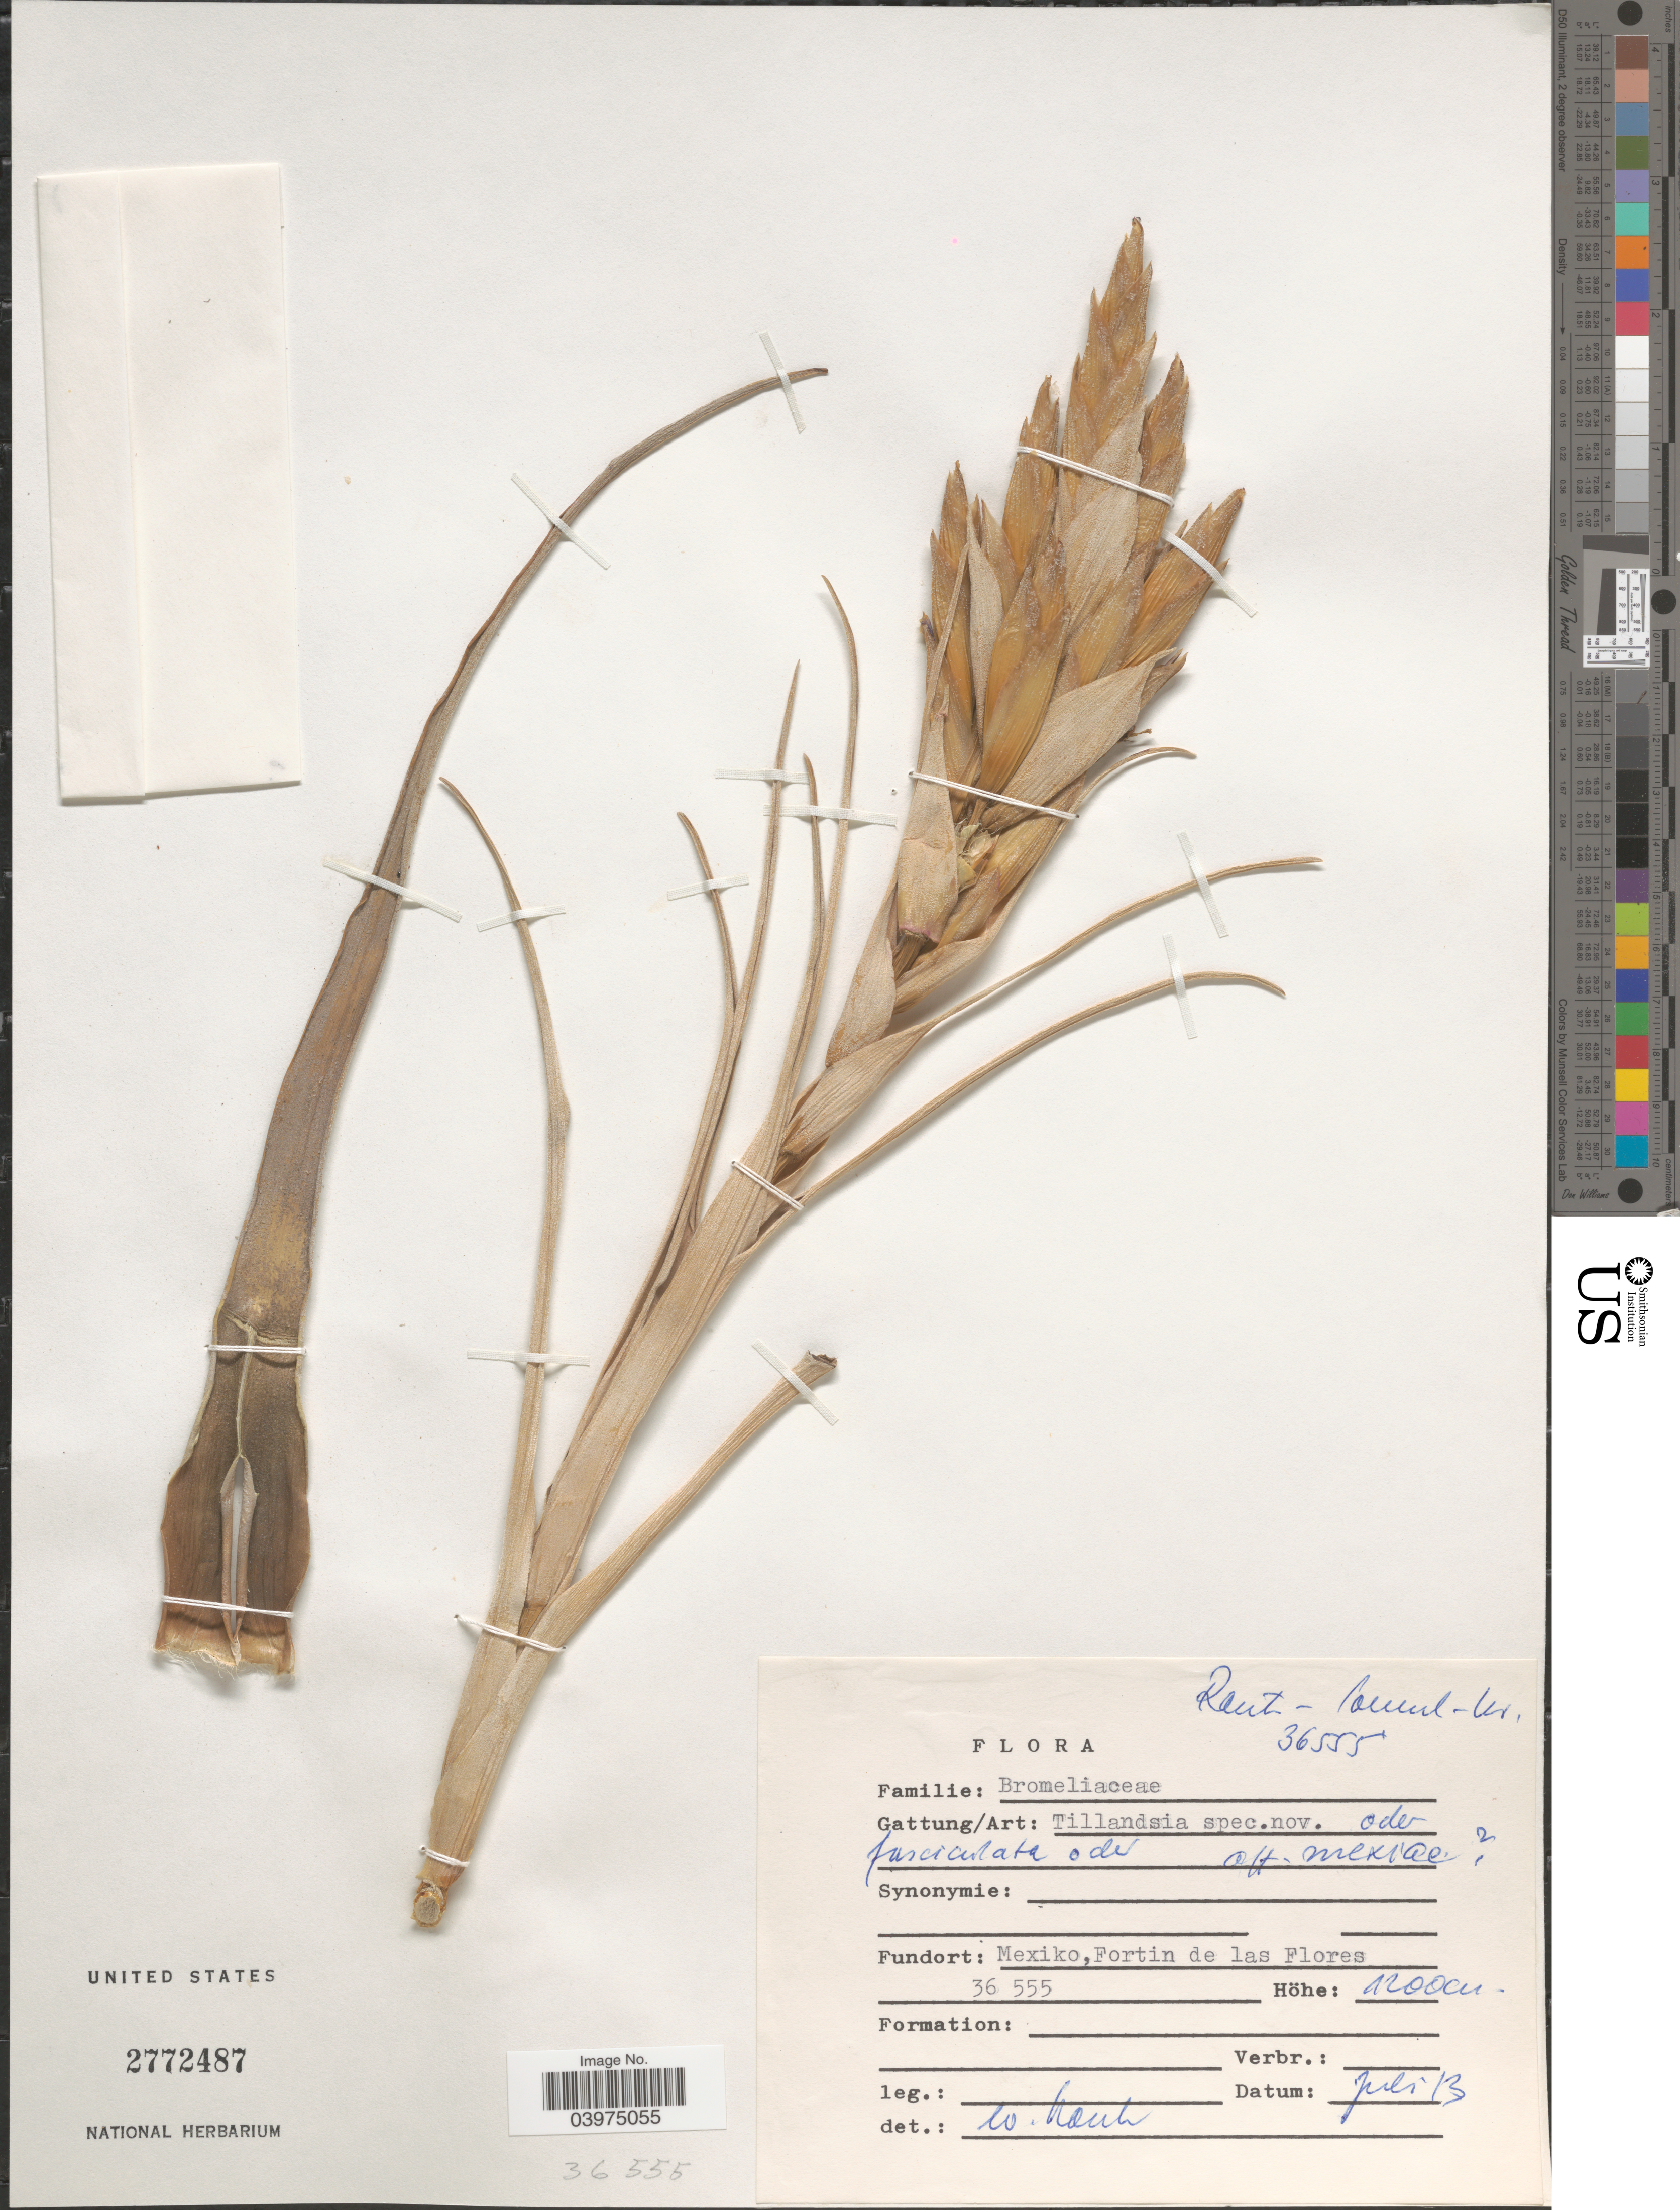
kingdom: Plantae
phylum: Tracheophyta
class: Liliopsida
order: Poales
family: Bromeliaceae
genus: Tillandsia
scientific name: Tillandsia sp.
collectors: -. Rauh, -. Pammel & Collector illegible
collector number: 36555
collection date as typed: Transcribed d/m/y: /7/13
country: Mexico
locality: Fortin de las Flores.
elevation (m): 1200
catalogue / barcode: US 2772487